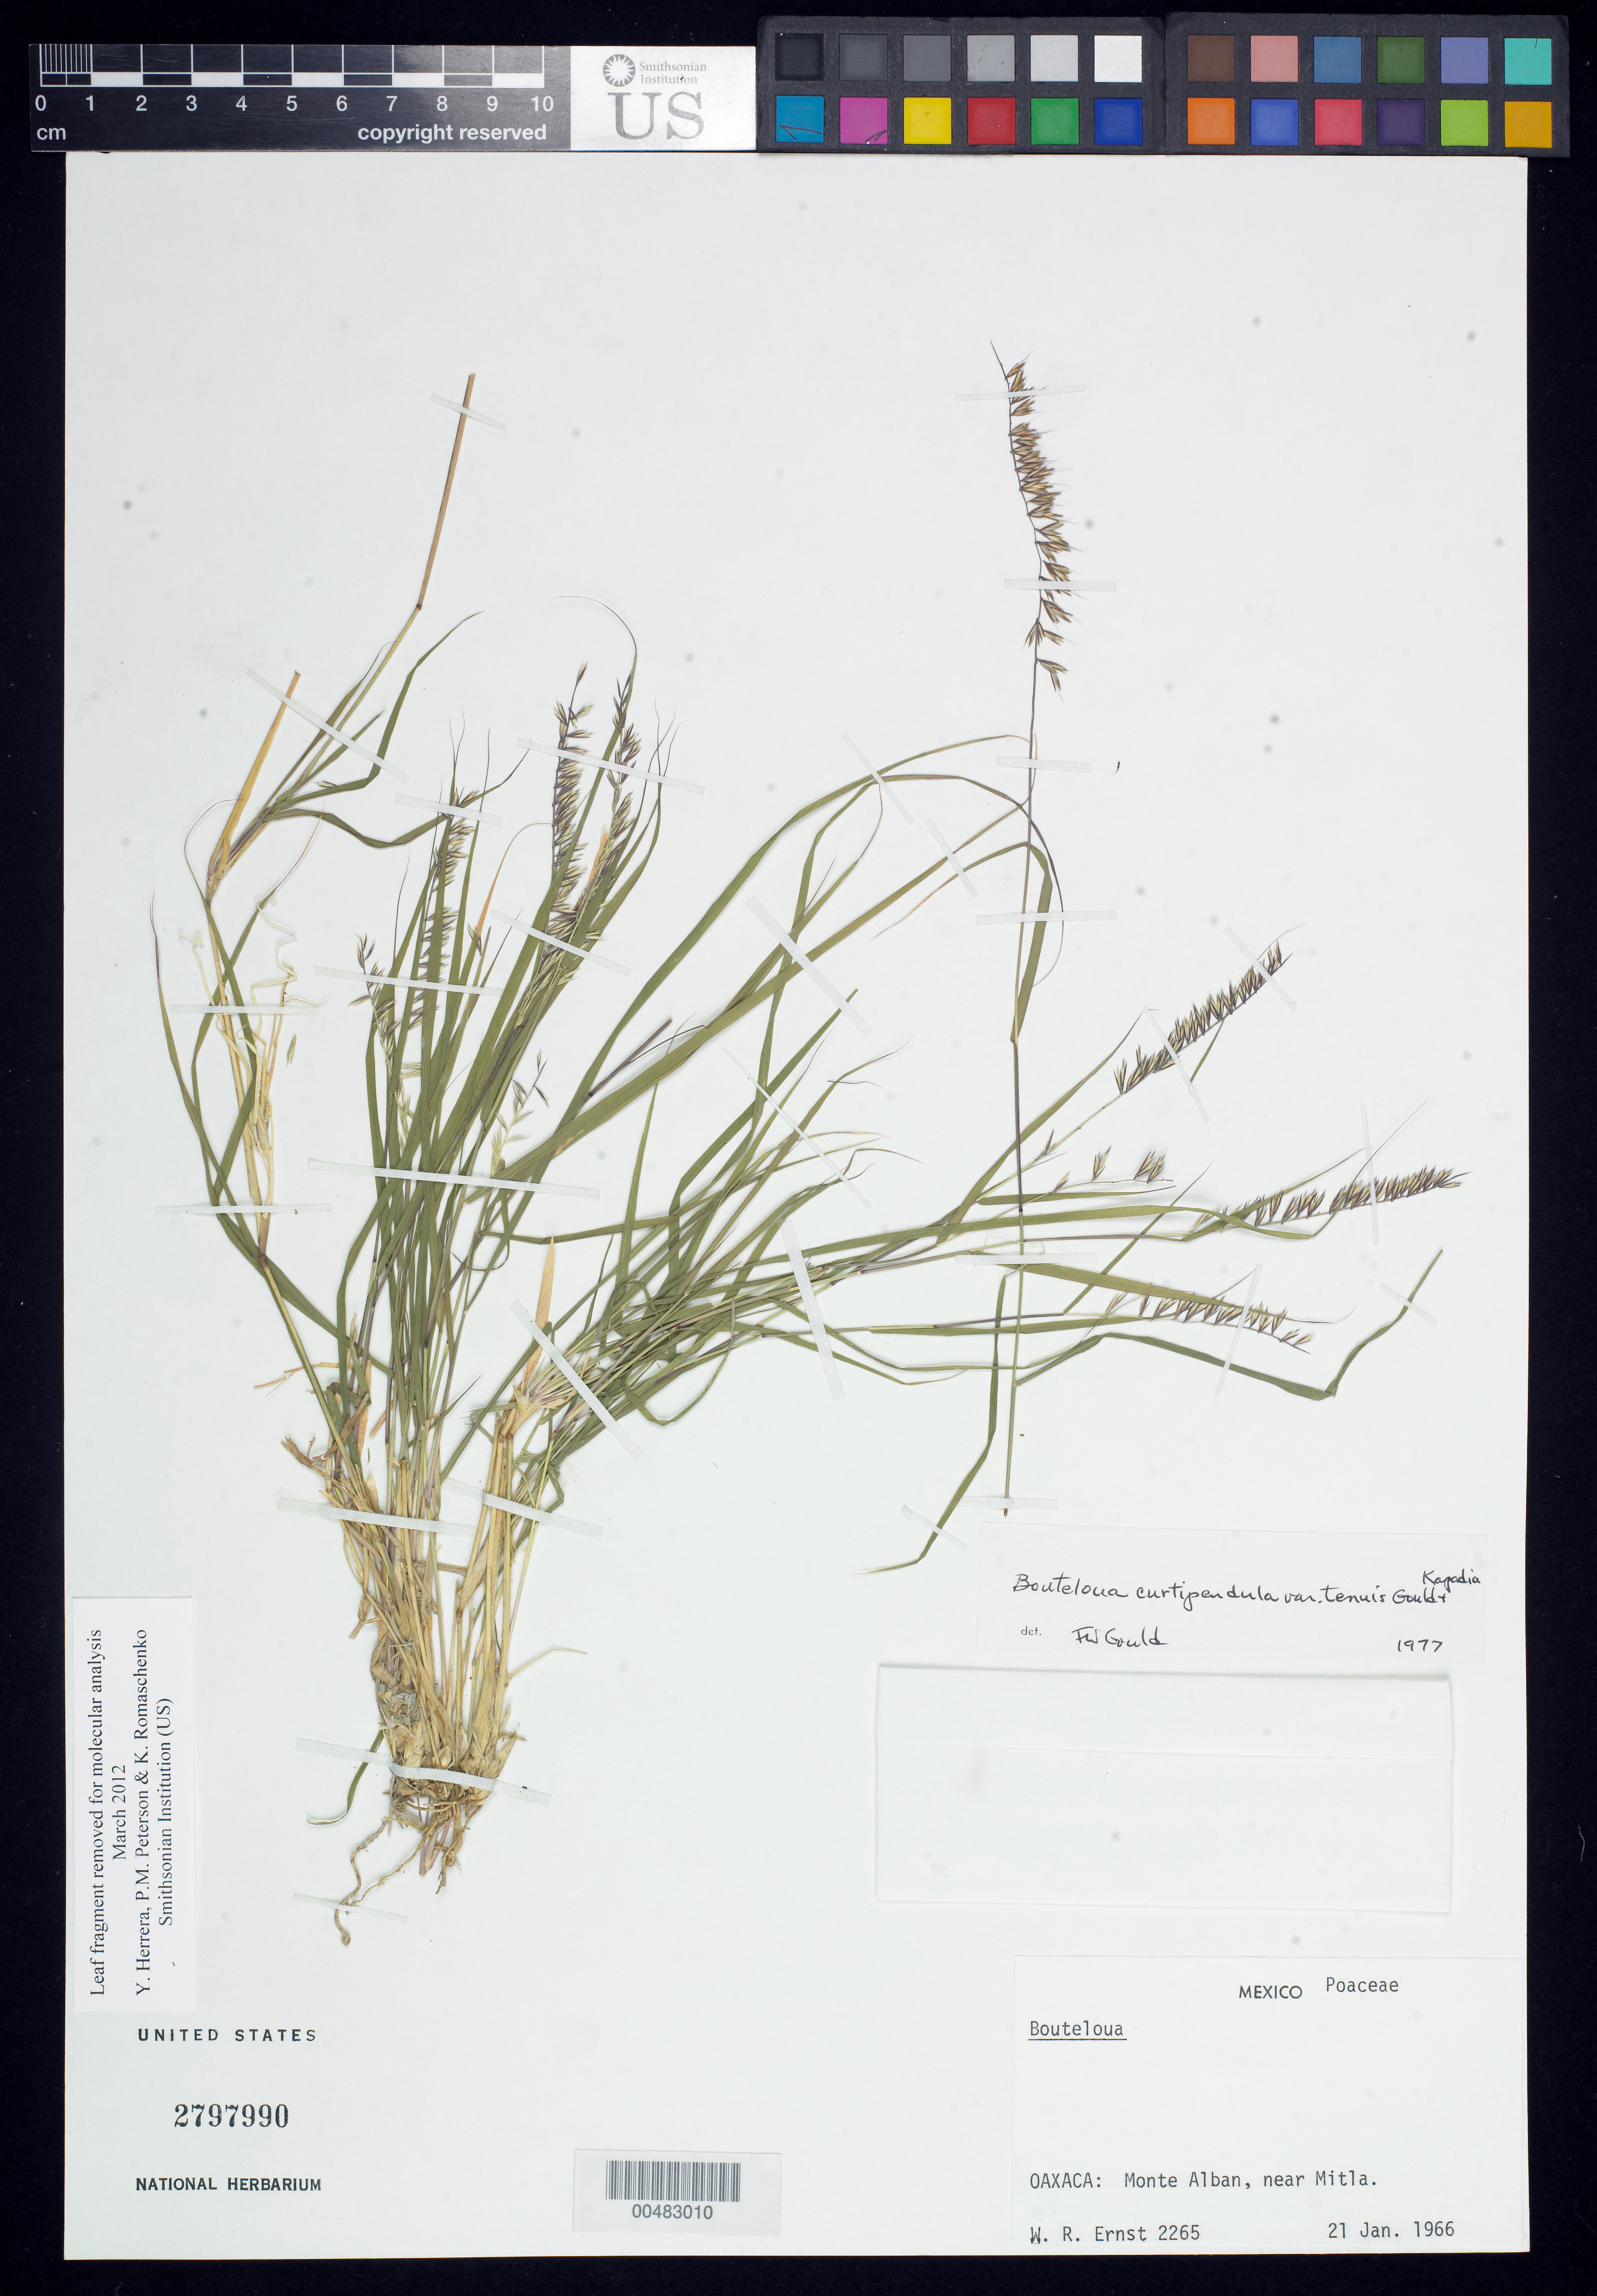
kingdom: Plantae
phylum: Tracheophyta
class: Liliopsida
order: Poales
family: Poaceae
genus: Bouteloua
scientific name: Bouteloua curtipendula var. tenuis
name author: Gould & Kapadia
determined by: Gould, F. W.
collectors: W. R. Ernst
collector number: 2265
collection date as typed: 21 Jan 1966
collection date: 1966-01-21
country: Mexico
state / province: Oaxaca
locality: Monte Alban, near Mitla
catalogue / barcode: US 2797990